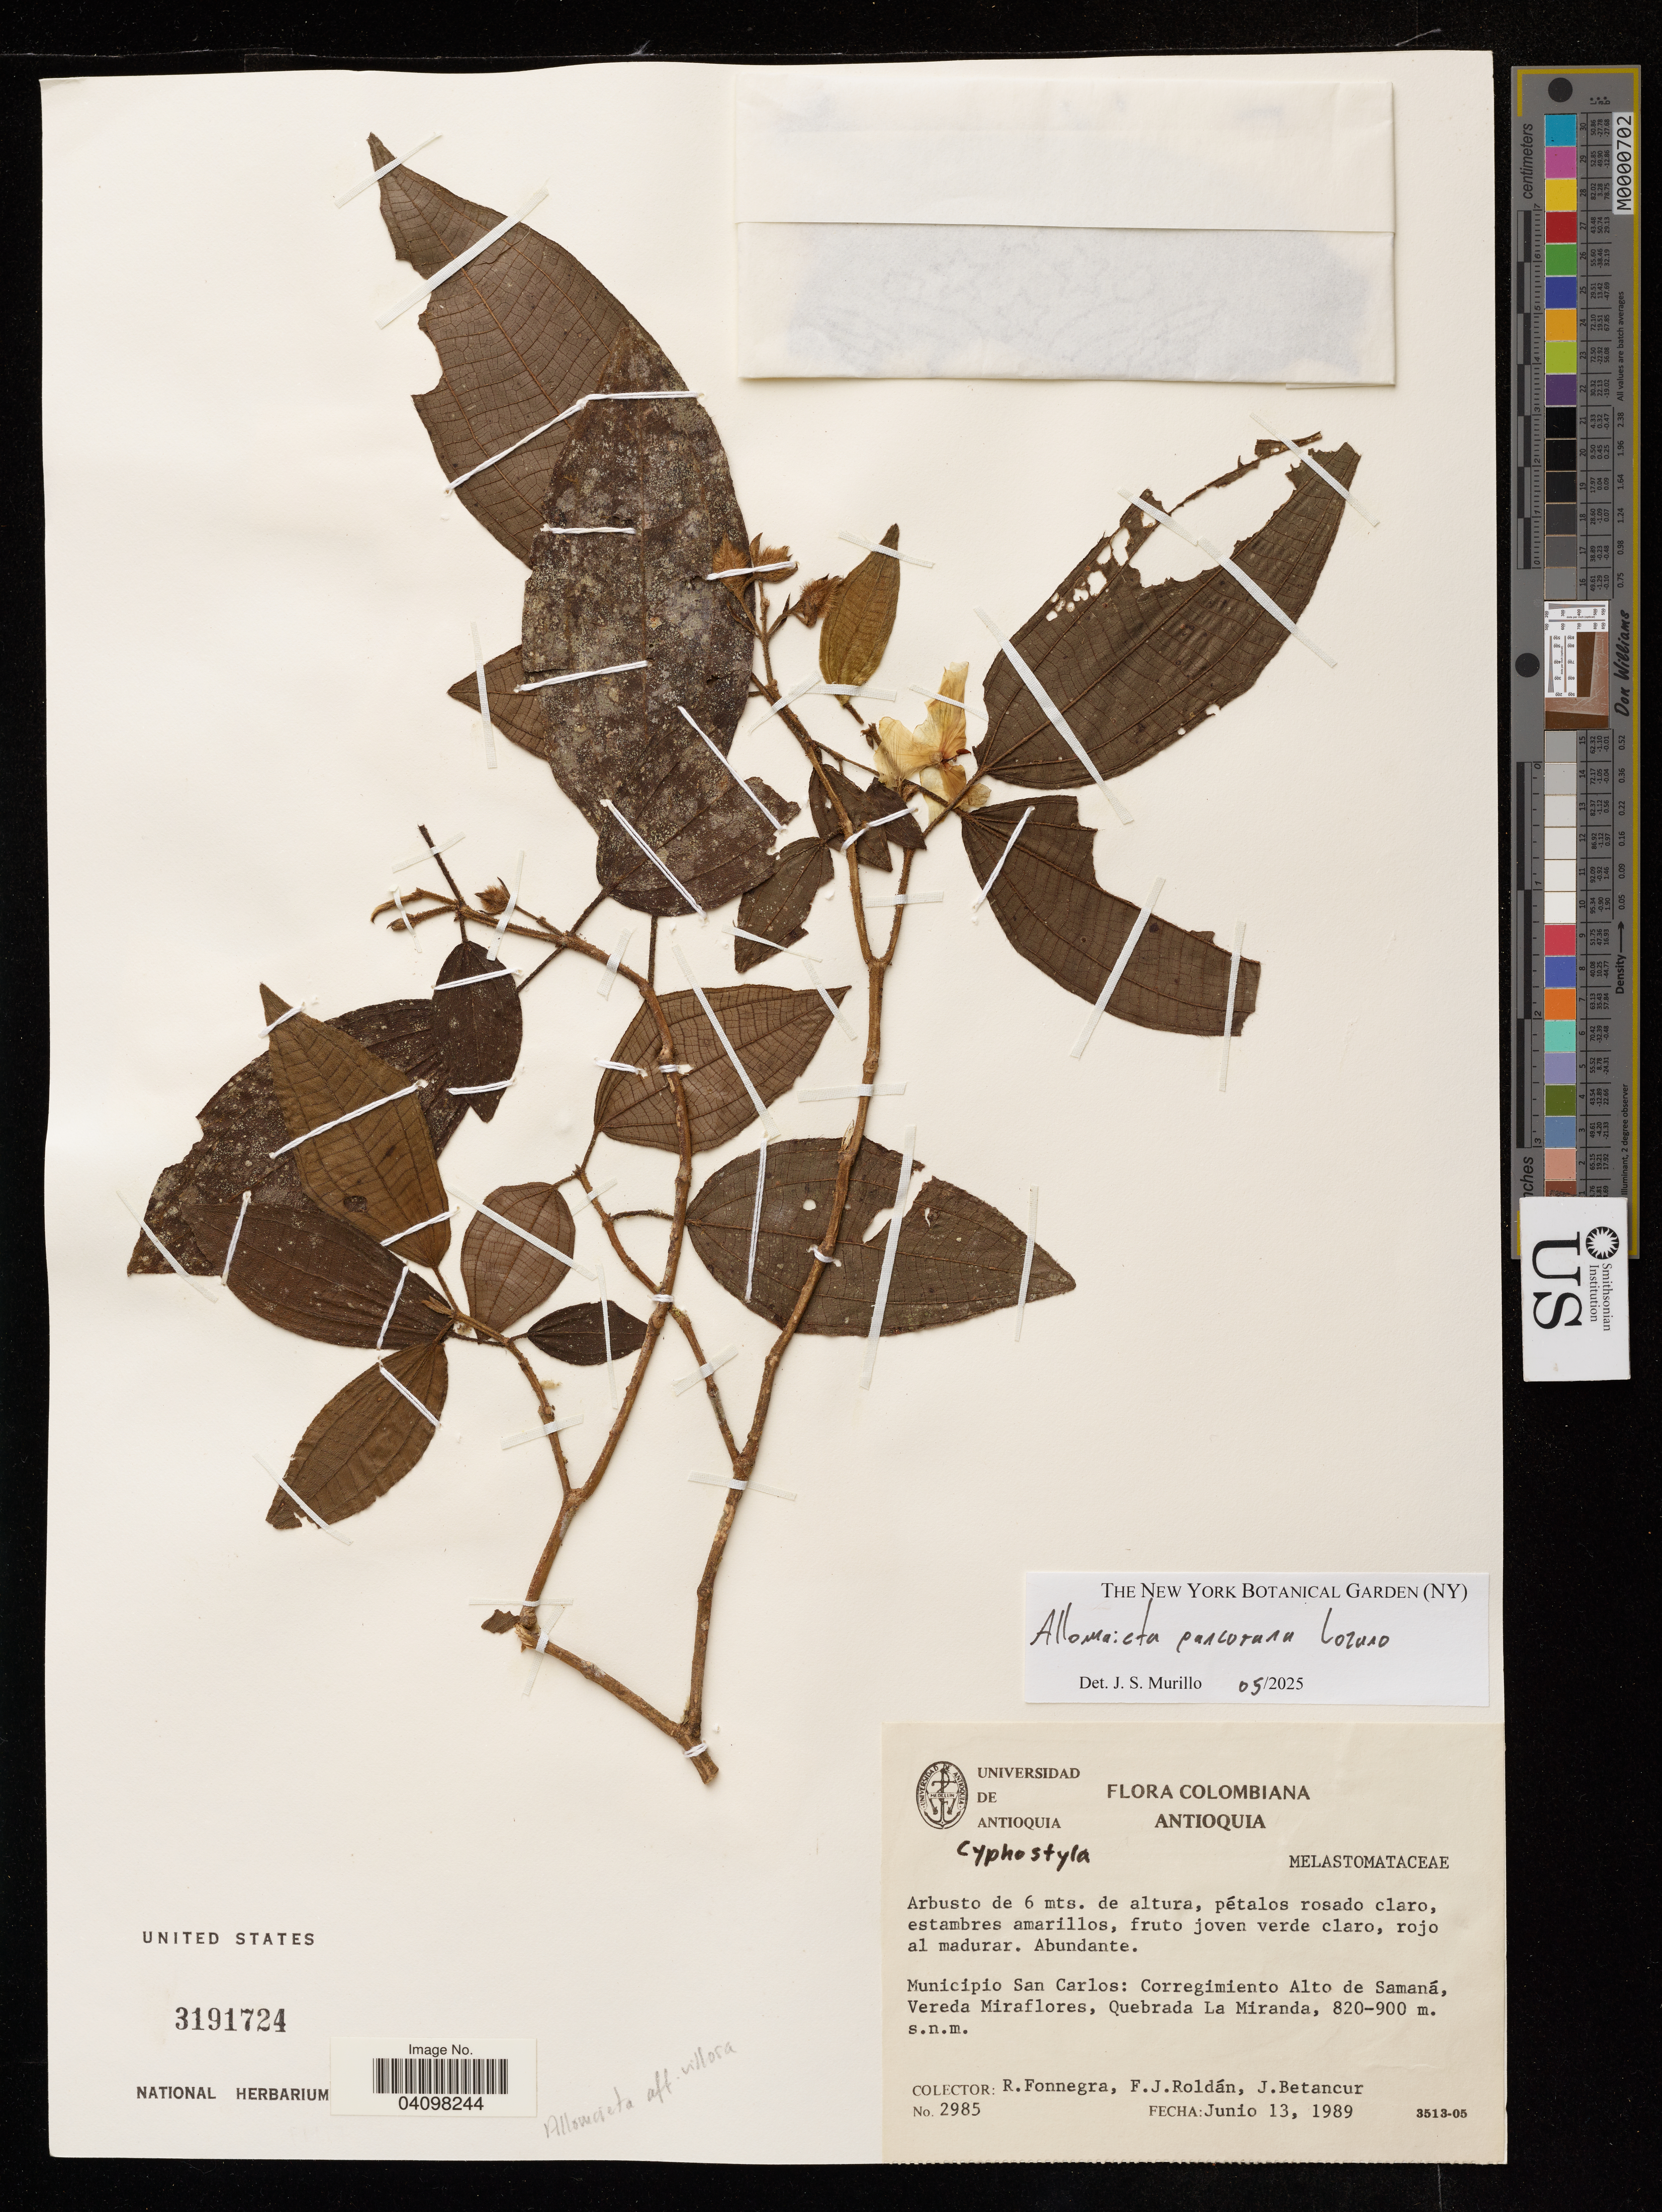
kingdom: Plantae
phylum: Tracheophyta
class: Magnoliopsida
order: Myrtales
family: Melastomataceae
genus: Allomaieta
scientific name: Allomaieta pancurana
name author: Lozano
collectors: R. Fonnegra, F. J. Roldán & J. Betancur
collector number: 2985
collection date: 1989-06-13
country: Colombia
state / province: Antioquia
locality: Municipio San Carlos: Corregimiento Alto de Samaná, Vereda Miraflores, Quebrada La Miranda.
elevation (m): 820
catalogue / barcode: US 3191724